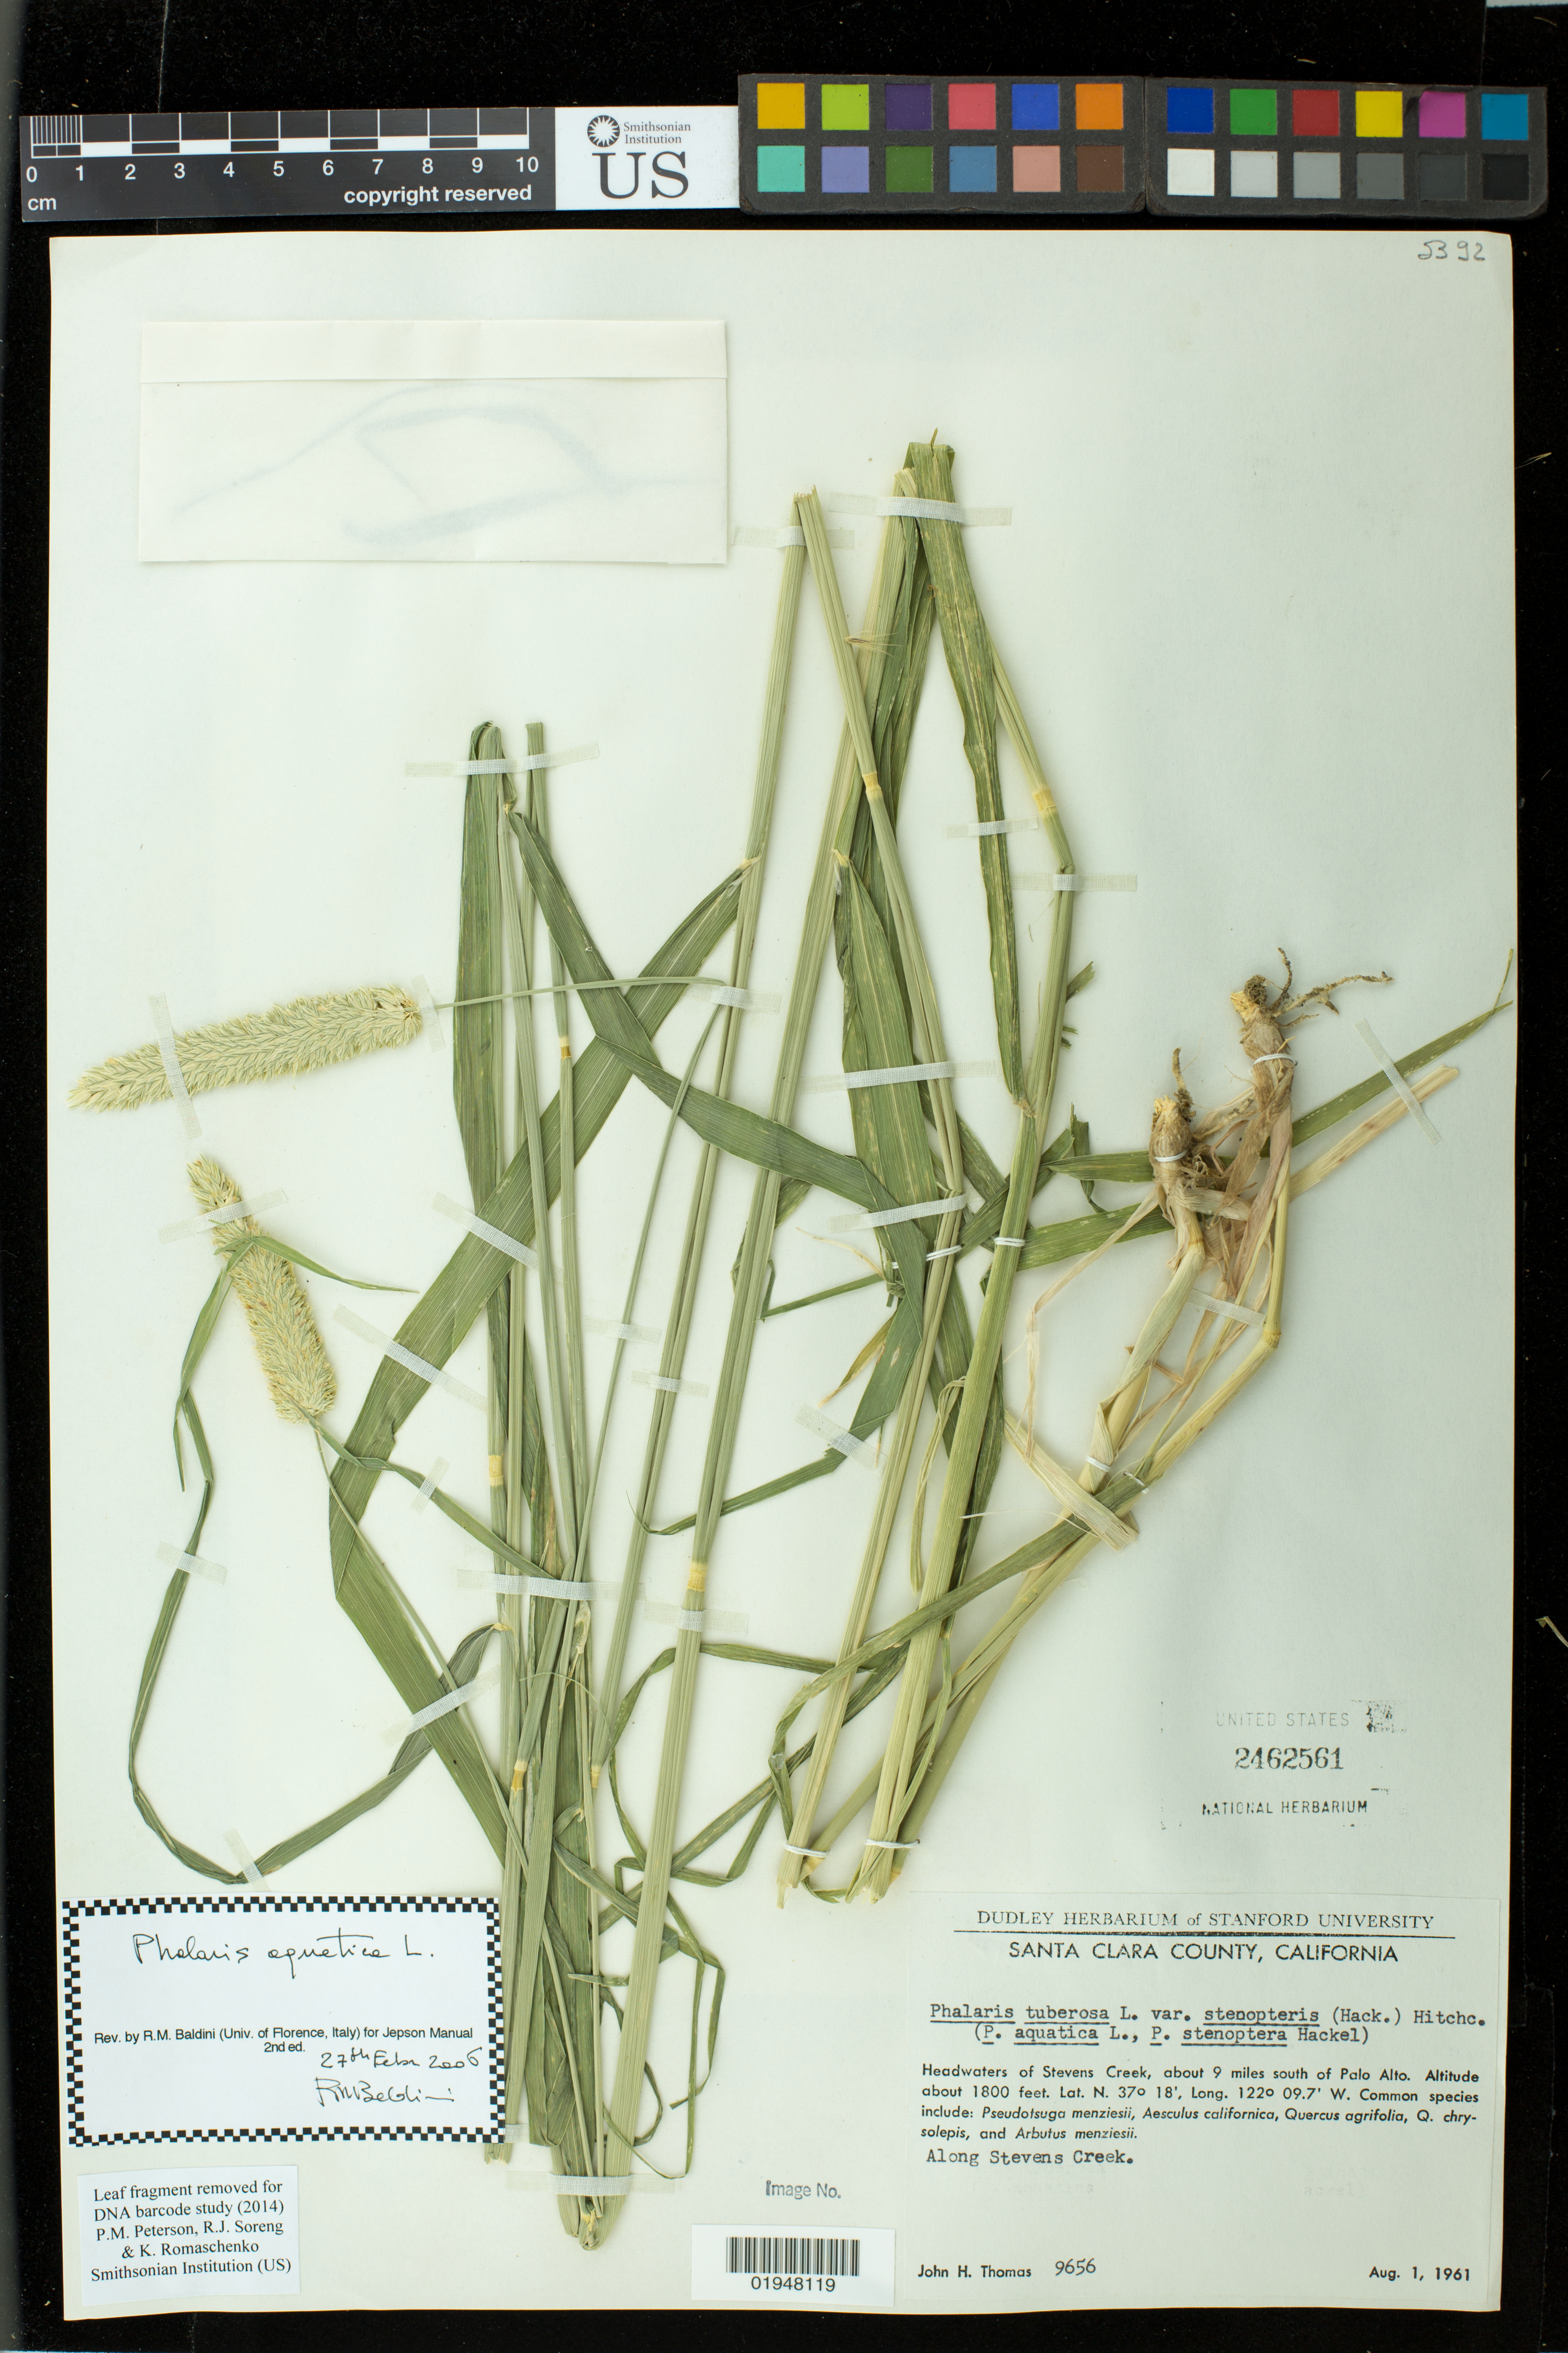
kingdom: Plantae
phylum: Tracheophyta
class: Liliopsida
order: Poales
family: Poaceae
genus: Phalaris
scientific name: Phalaris aquatica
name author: L.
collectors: J. H. Thomas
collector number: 9656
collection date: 1961-08-01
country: United States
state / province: California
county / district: Santa Clara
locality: Headwaters of Stevens Creek, about 9 miles south of Palo Alto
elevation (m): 549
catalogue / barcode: US 2462561